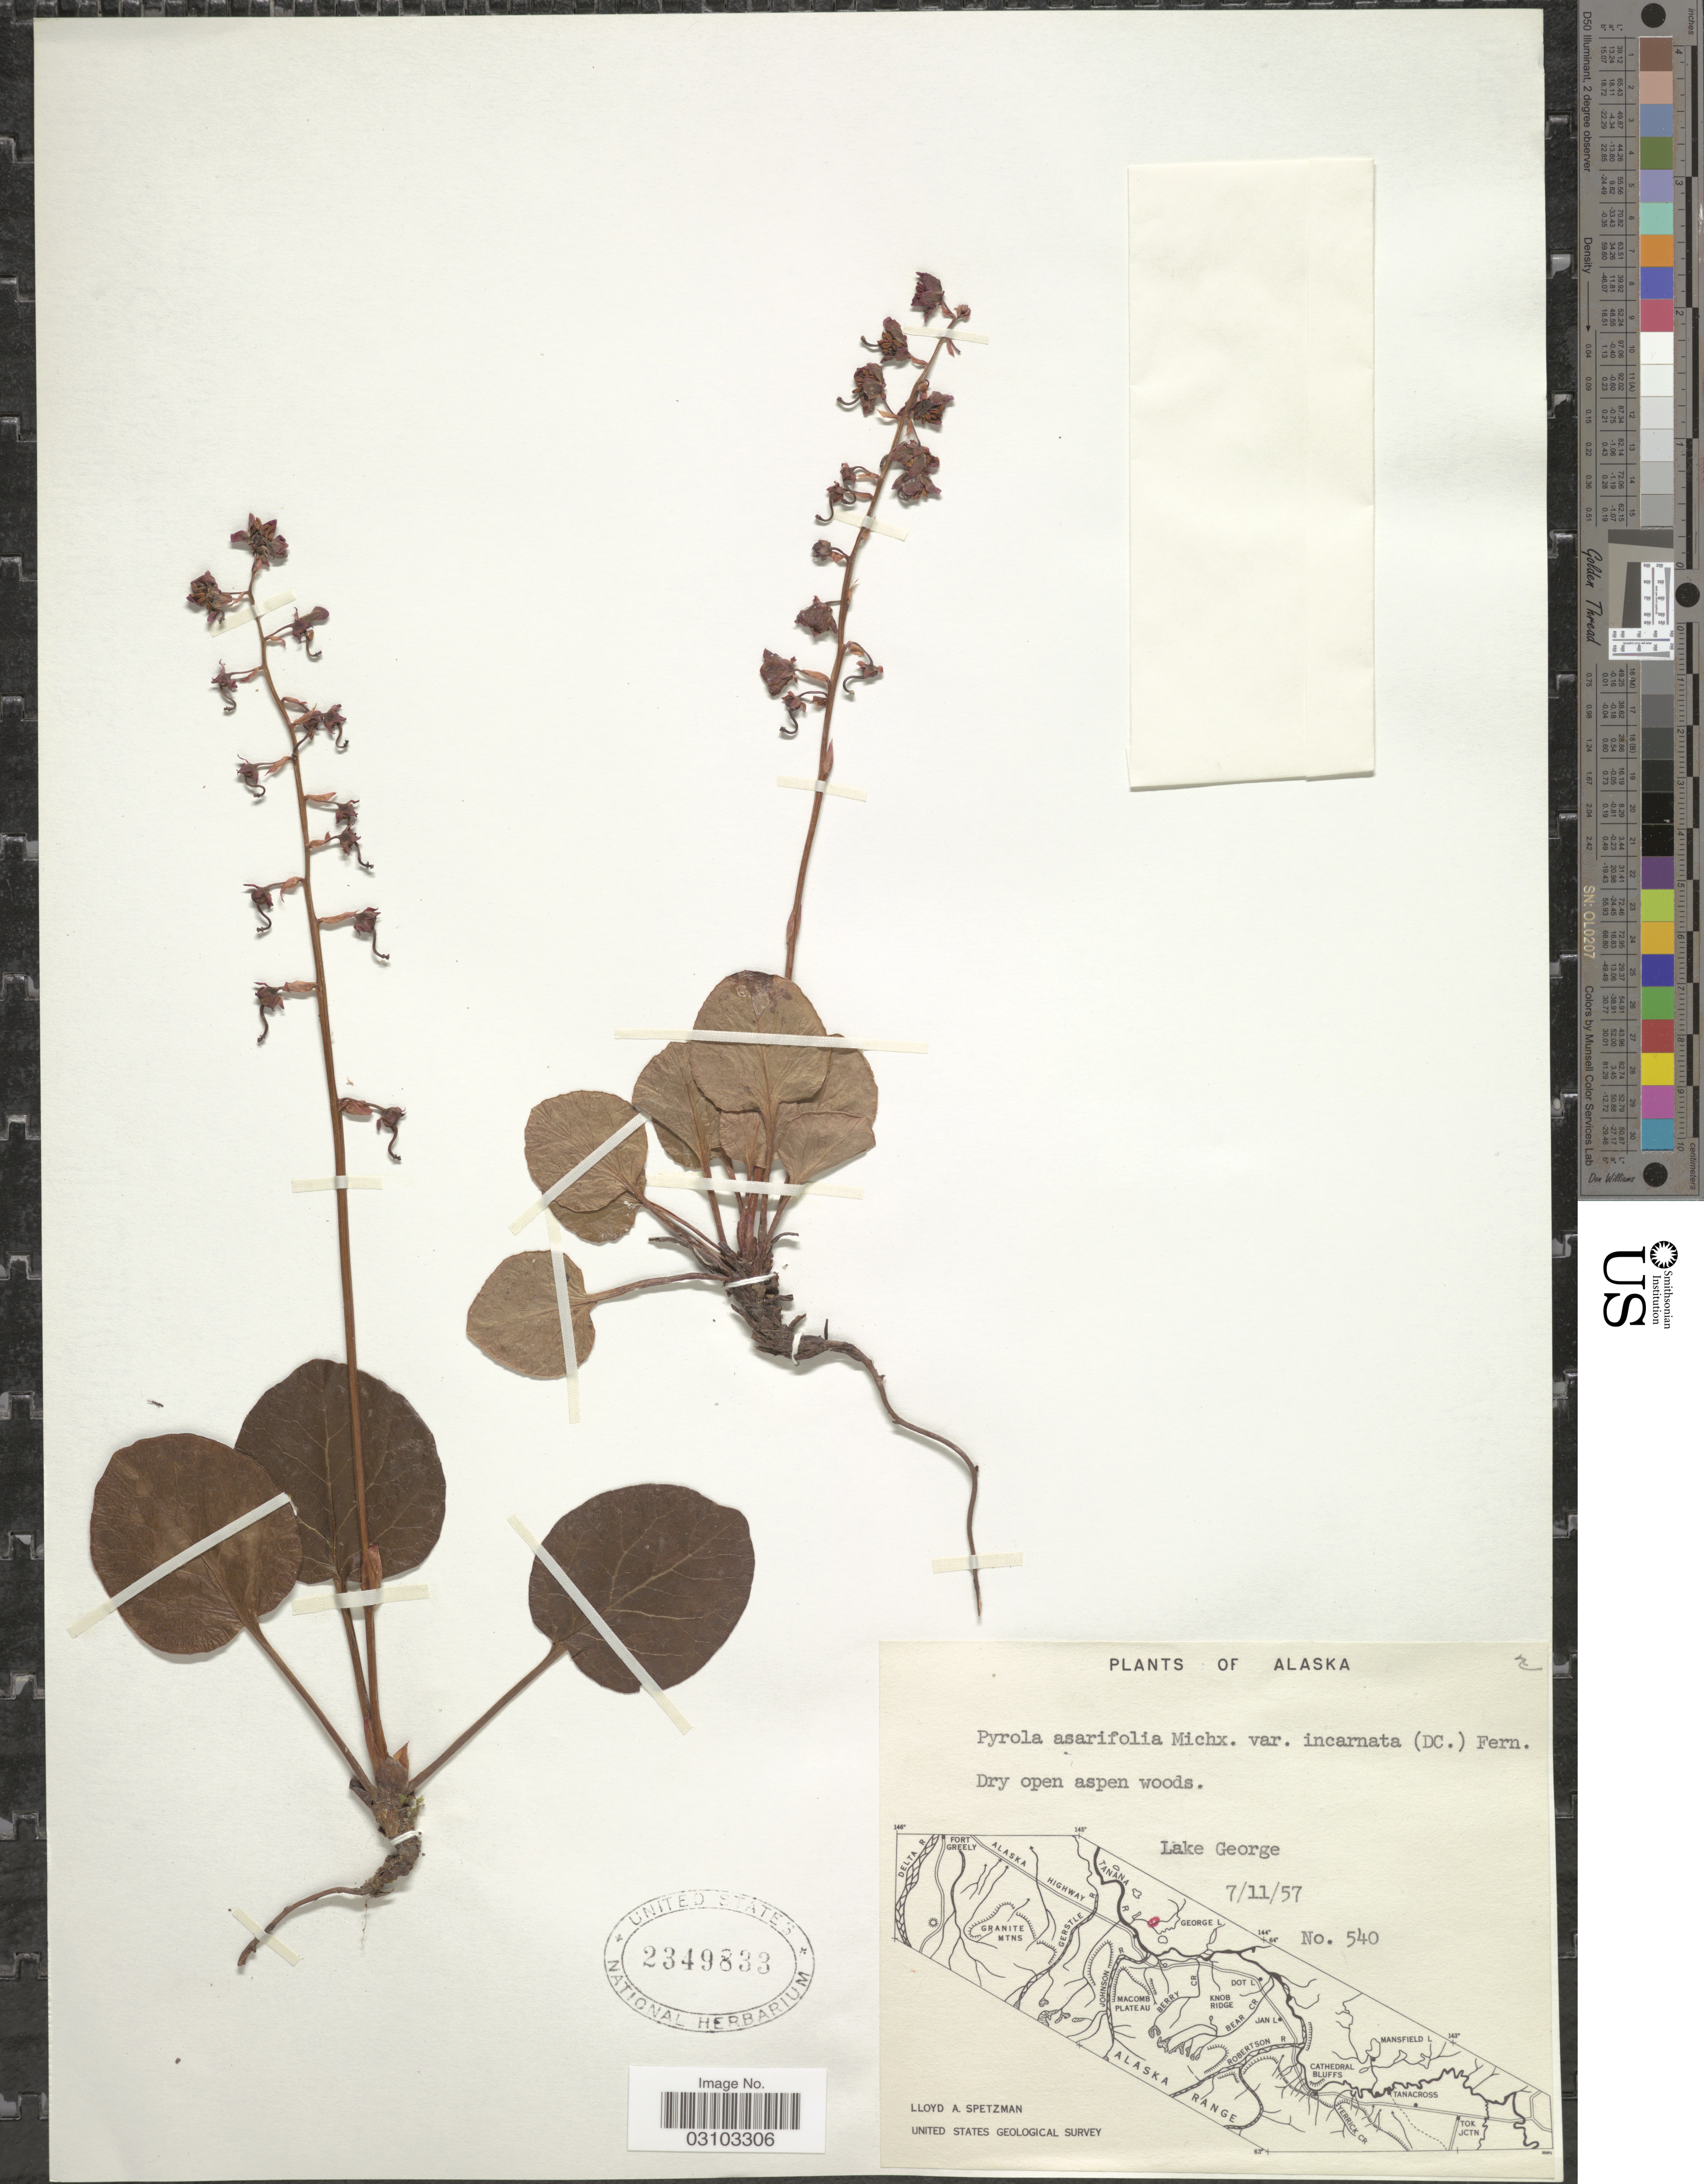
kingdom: Plantae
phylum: Tracheophyta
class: Magnoliopsida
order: Ericales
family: Ericaceae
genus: Pyrola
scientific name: Pyrola asarifolia subsp. incarnata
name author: (DC.) Haber & Hideki Takah.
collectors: L. Spetzman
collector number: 540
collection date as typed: Transcribed d/m/y: 11/7/57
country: United States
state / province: Alaska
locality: Lake George.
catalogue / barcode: US 2349833